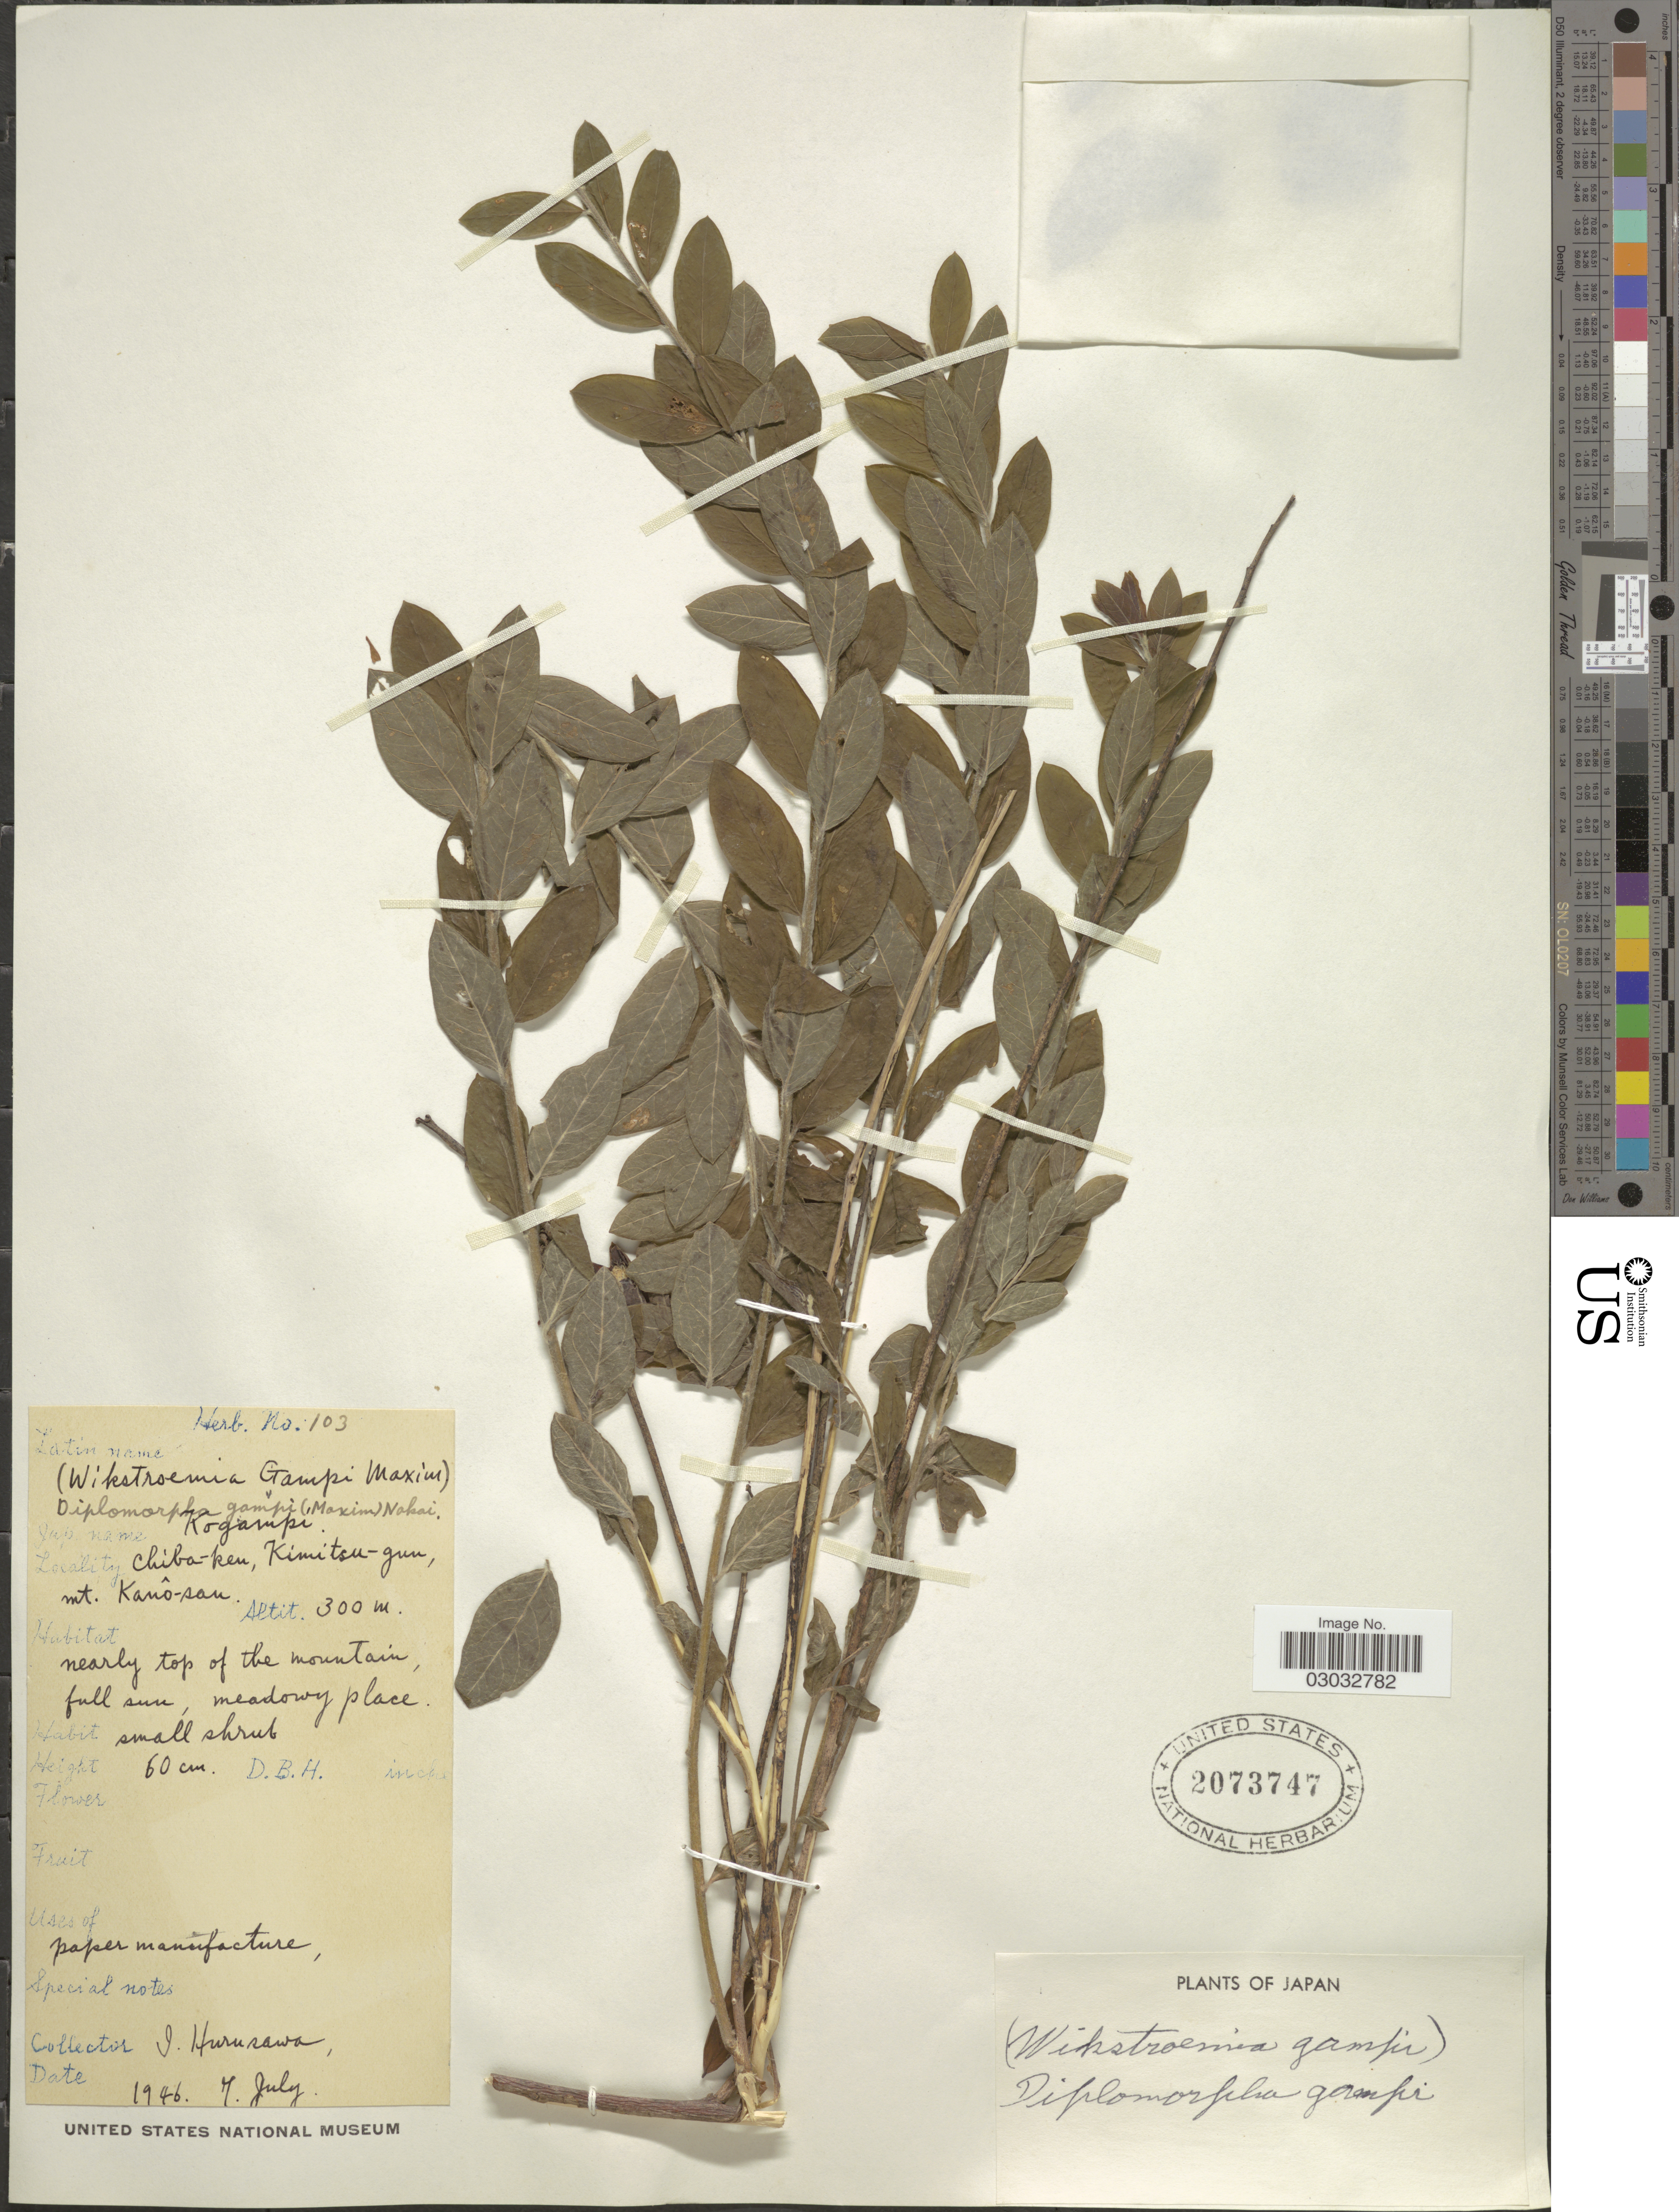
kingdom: Plantae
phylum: Tracheophyta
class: Magnoliopsida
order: Malvales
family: Thymelaeaceae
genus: Wikstroemia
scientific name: Wikstroemia ganpi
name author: (Siebold & Zucc.) Maxim.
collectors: I. Hurusawa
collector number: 103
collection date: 1946-07-07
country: Japan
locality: Chiba-ken, Kimitsu-gun, Mt. Kanô-san.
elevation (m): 300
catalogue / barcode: US 2073747